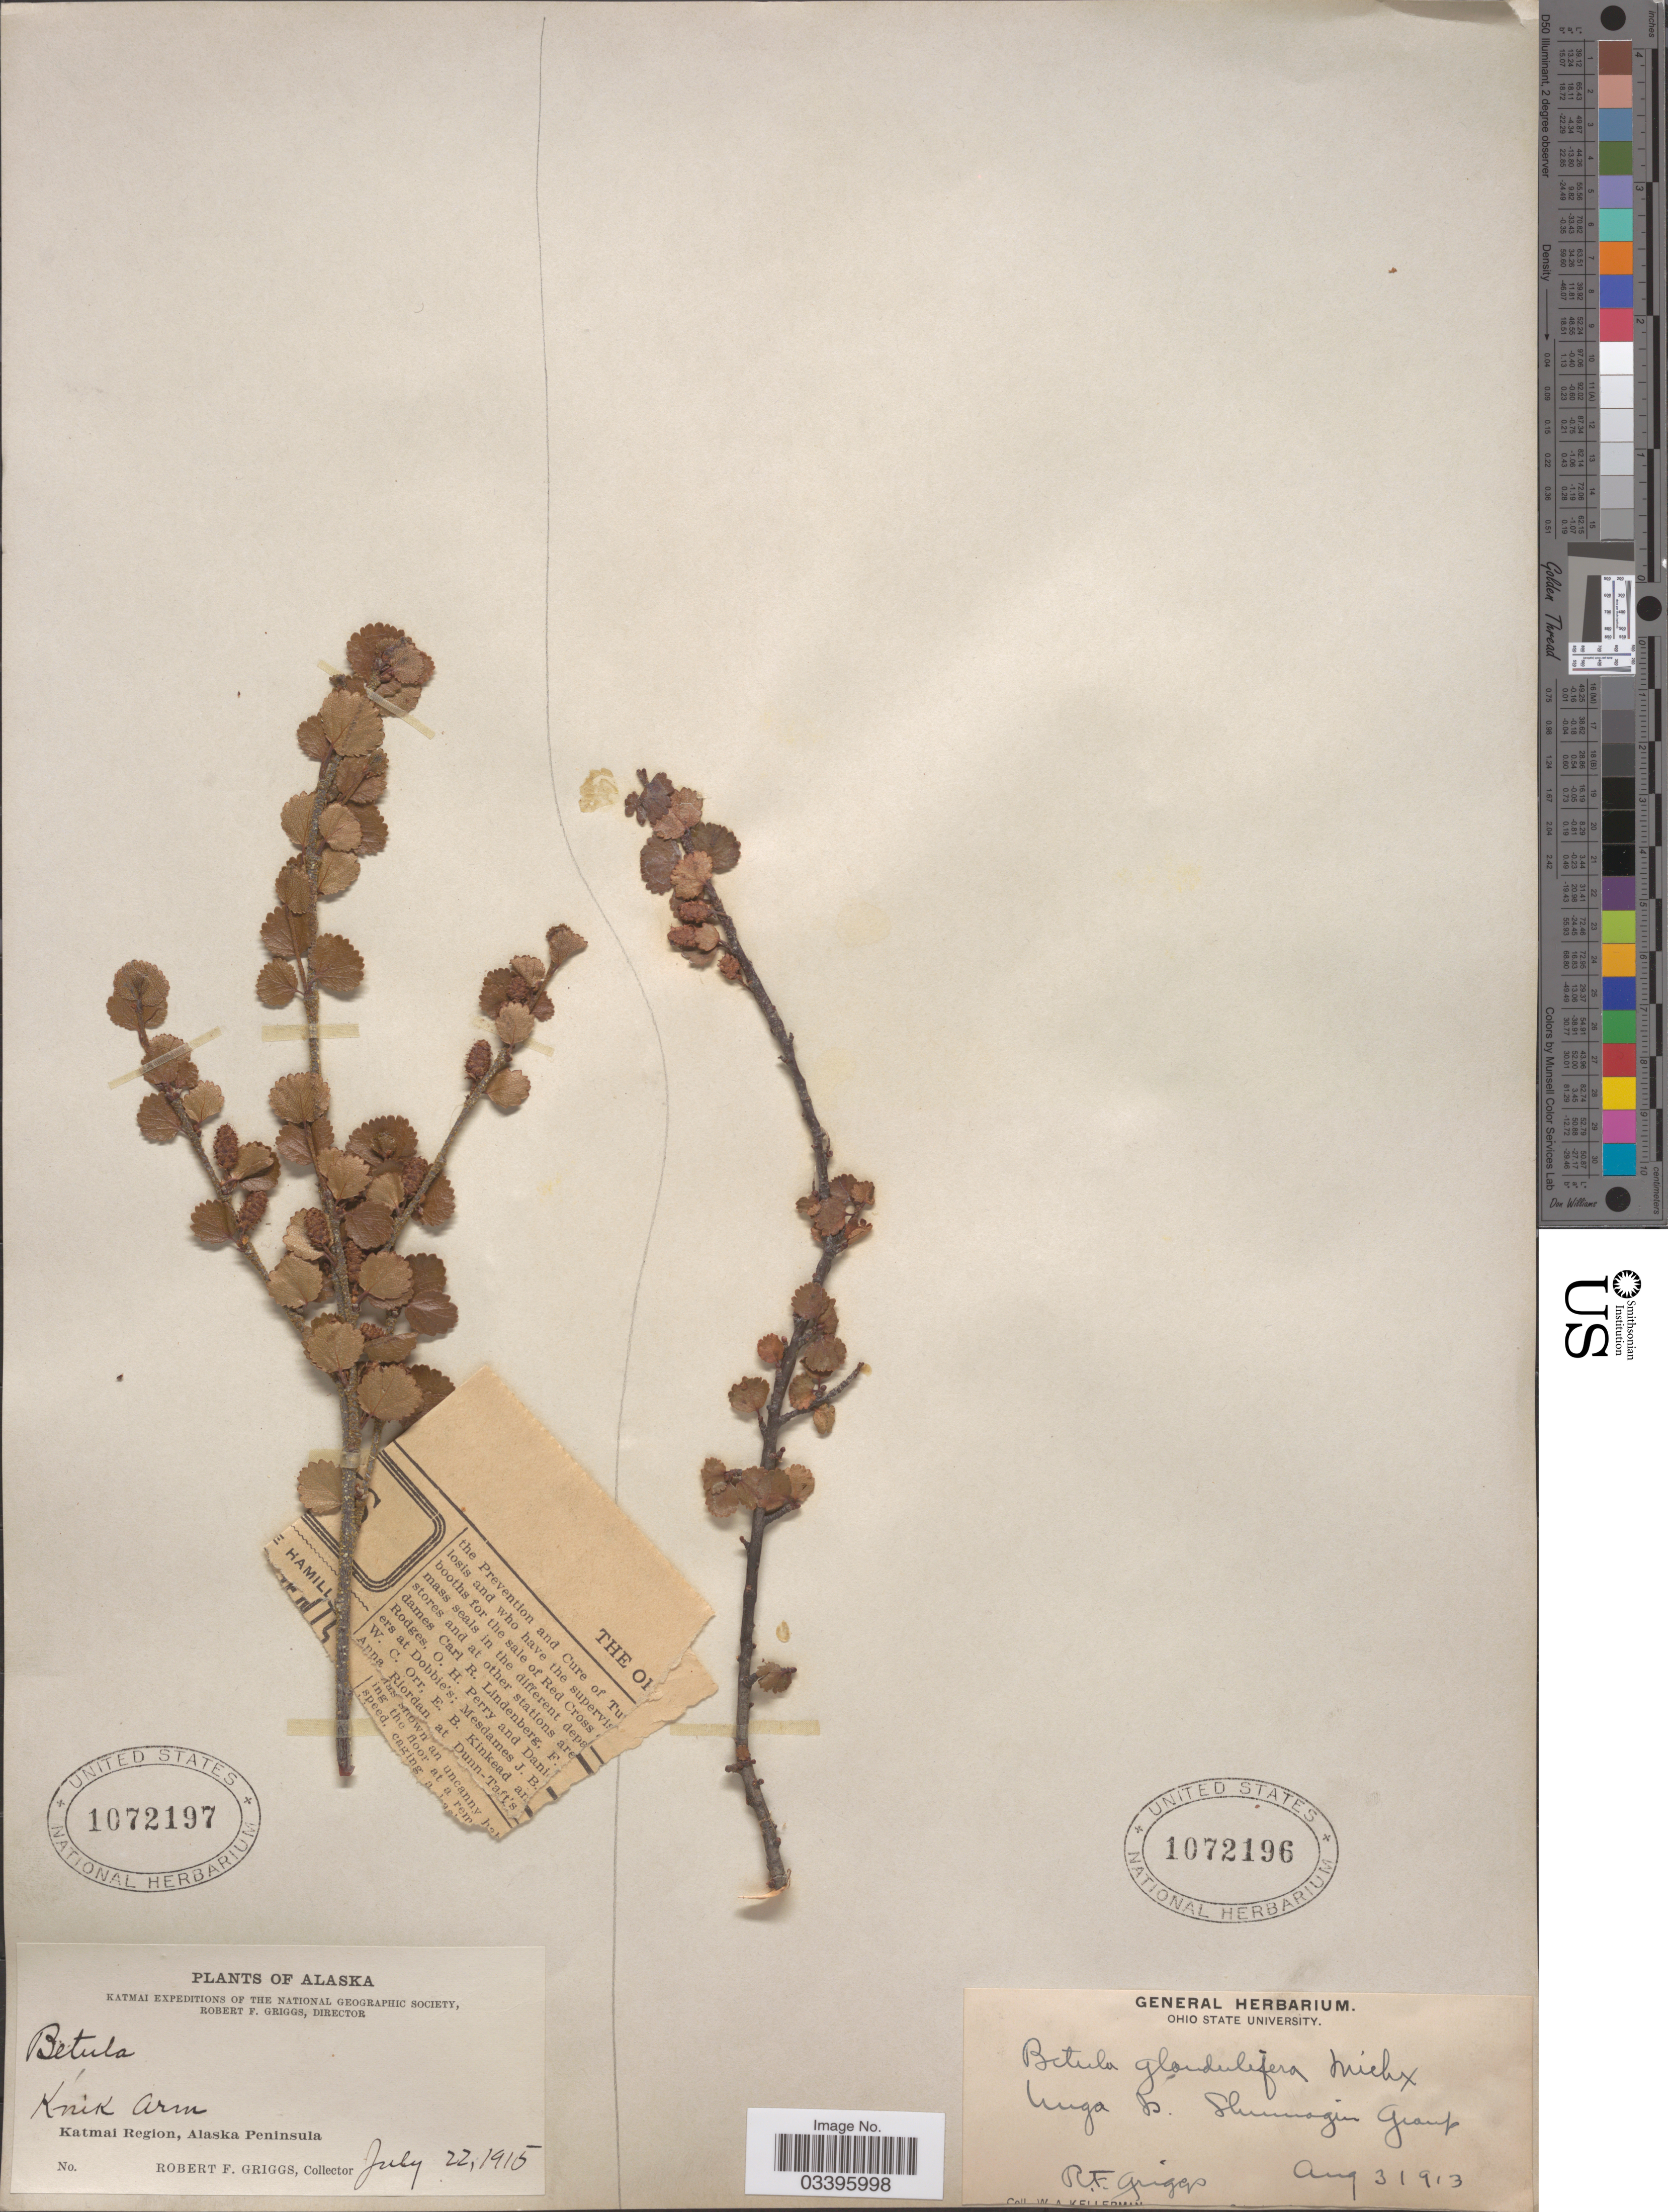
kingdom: Plantae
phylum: Tracheophyta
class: Magnoliopsida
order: Fagales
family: Betulaceae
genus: Betula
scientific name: Betula nana subsp. exilis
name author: L.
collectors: R. F. Griggs & W. A. Kellerman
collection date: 1913-08-03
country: United States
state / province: Alaska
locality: Unga Is. Shumagin Group.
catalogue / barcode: US 1072196-2